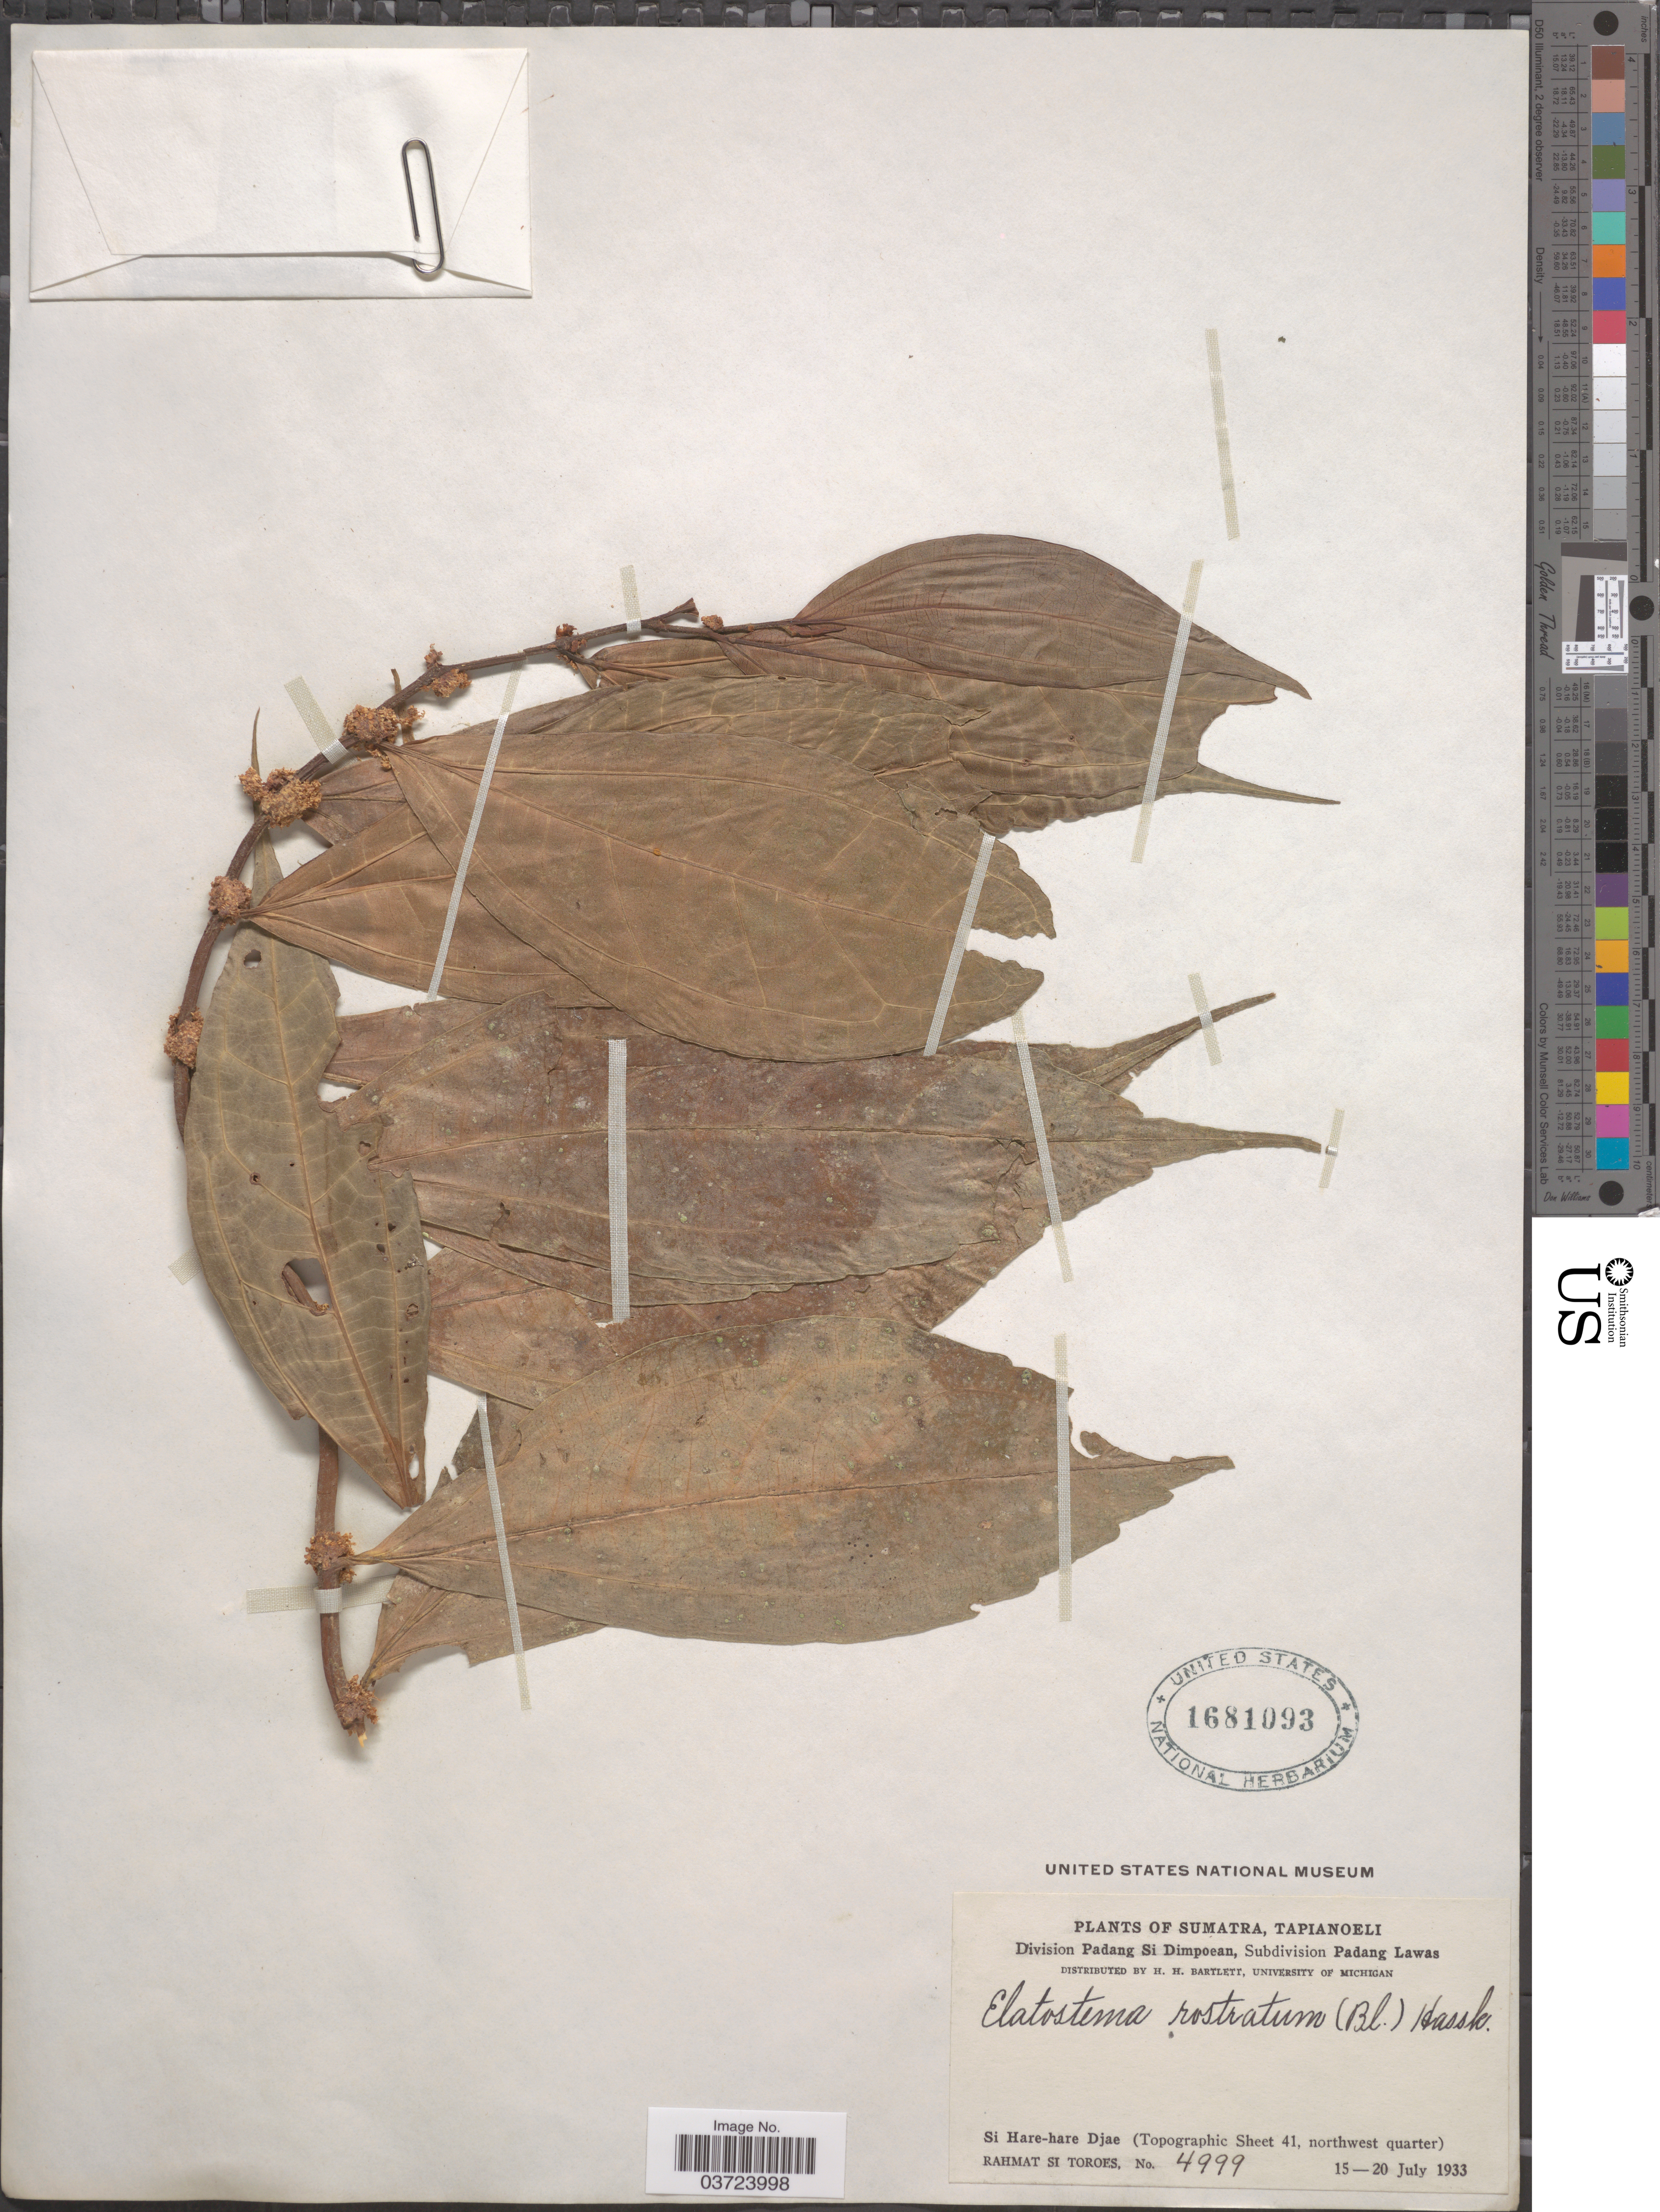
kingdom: Plantae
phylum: Tracheophyta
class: Magnoliopsida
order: Rosales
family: Urticaceae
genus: Elatostema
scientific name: Elatostema rostratum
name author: (Blume) Hassk.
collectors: Rahmat Si Boeea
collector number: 4999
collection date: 1933-07-15/1933-07-20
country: Indonesia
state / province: Sumatra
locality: Tapianoeli. Division Padang Si Dimpoean, Subdivision Padang Lawas. Si Hare-hare Djae (Topographic Sheet 41, northwest quarter)/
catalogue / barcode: US 1681093